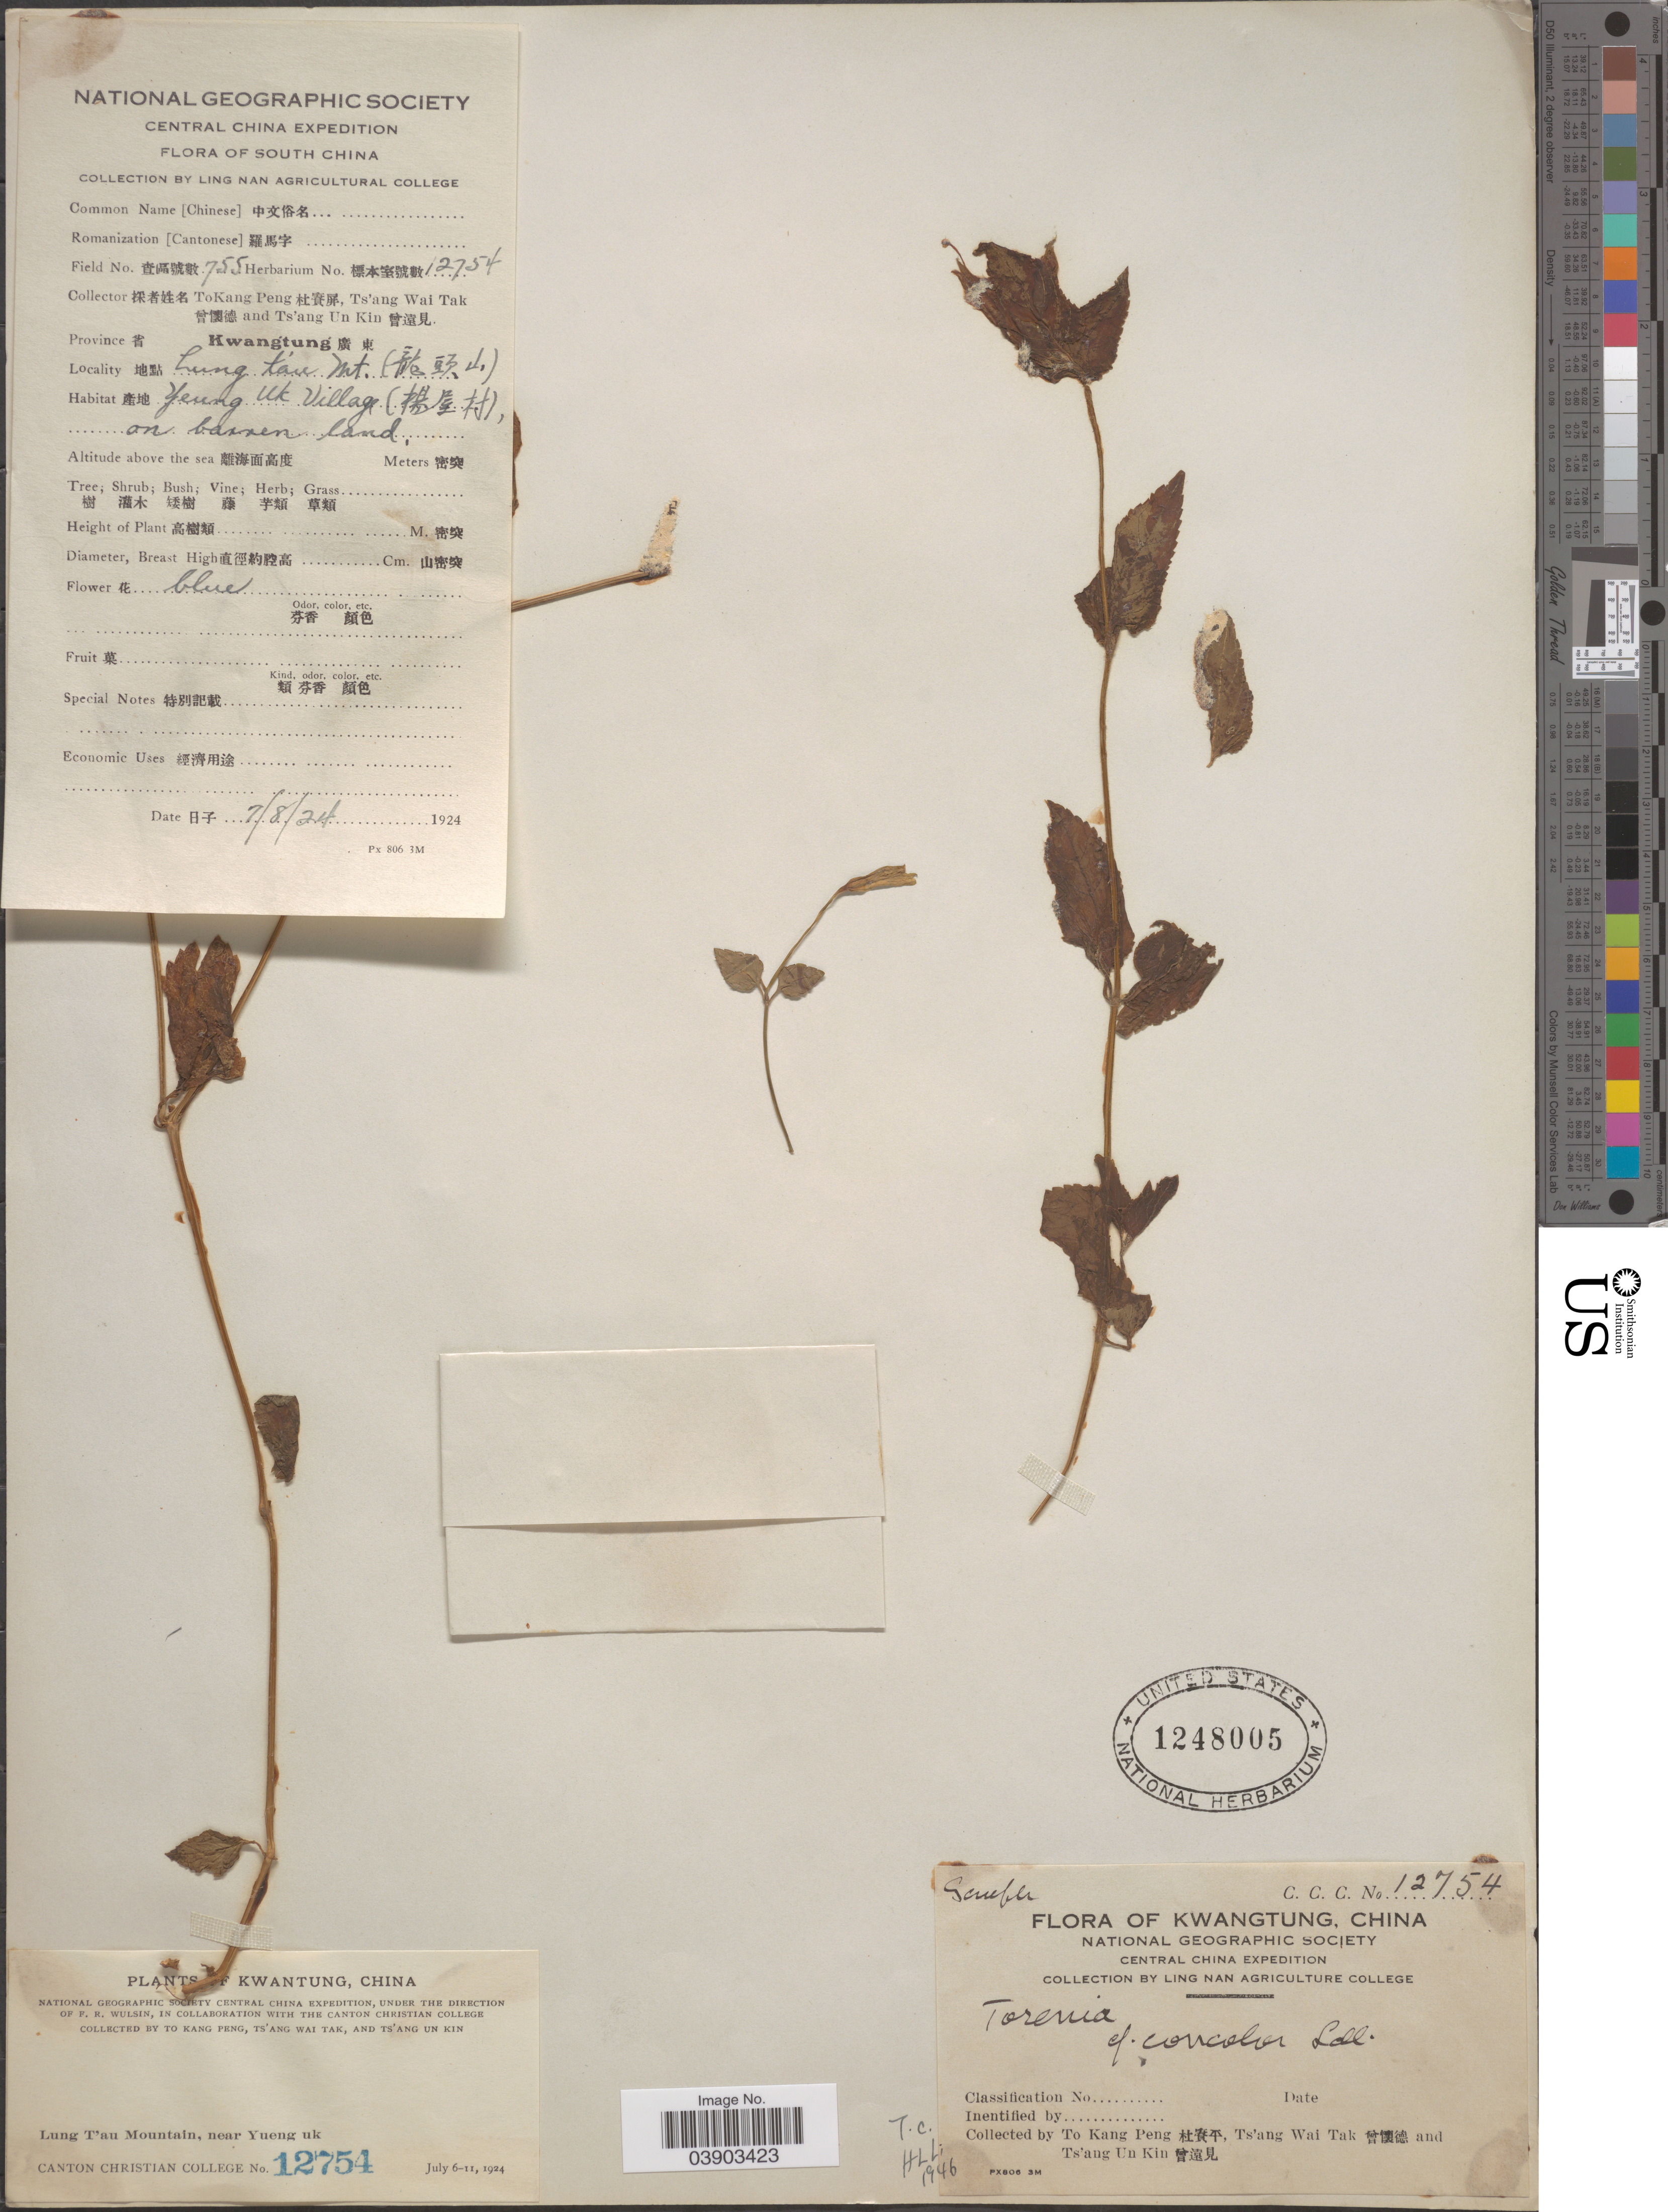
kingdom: Plantae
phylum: Tracheophyta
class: Magnoliopsida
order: Lamiales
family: Linderniaceae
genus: Torenia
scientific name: Torenia concolor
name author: Lindl.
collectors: T. K. Peng, W. T. Tsang & Ts' Ang Un Kin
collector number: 12754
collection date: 1924-07-08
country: China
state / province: Guangdong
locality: Kwantung. Lung T'au Mountain, near Yueng uk. Kwangtung. South China. Lung táu Mt. (X) Yeung Uk Village (X), on barren land.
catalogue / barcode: US 1248005